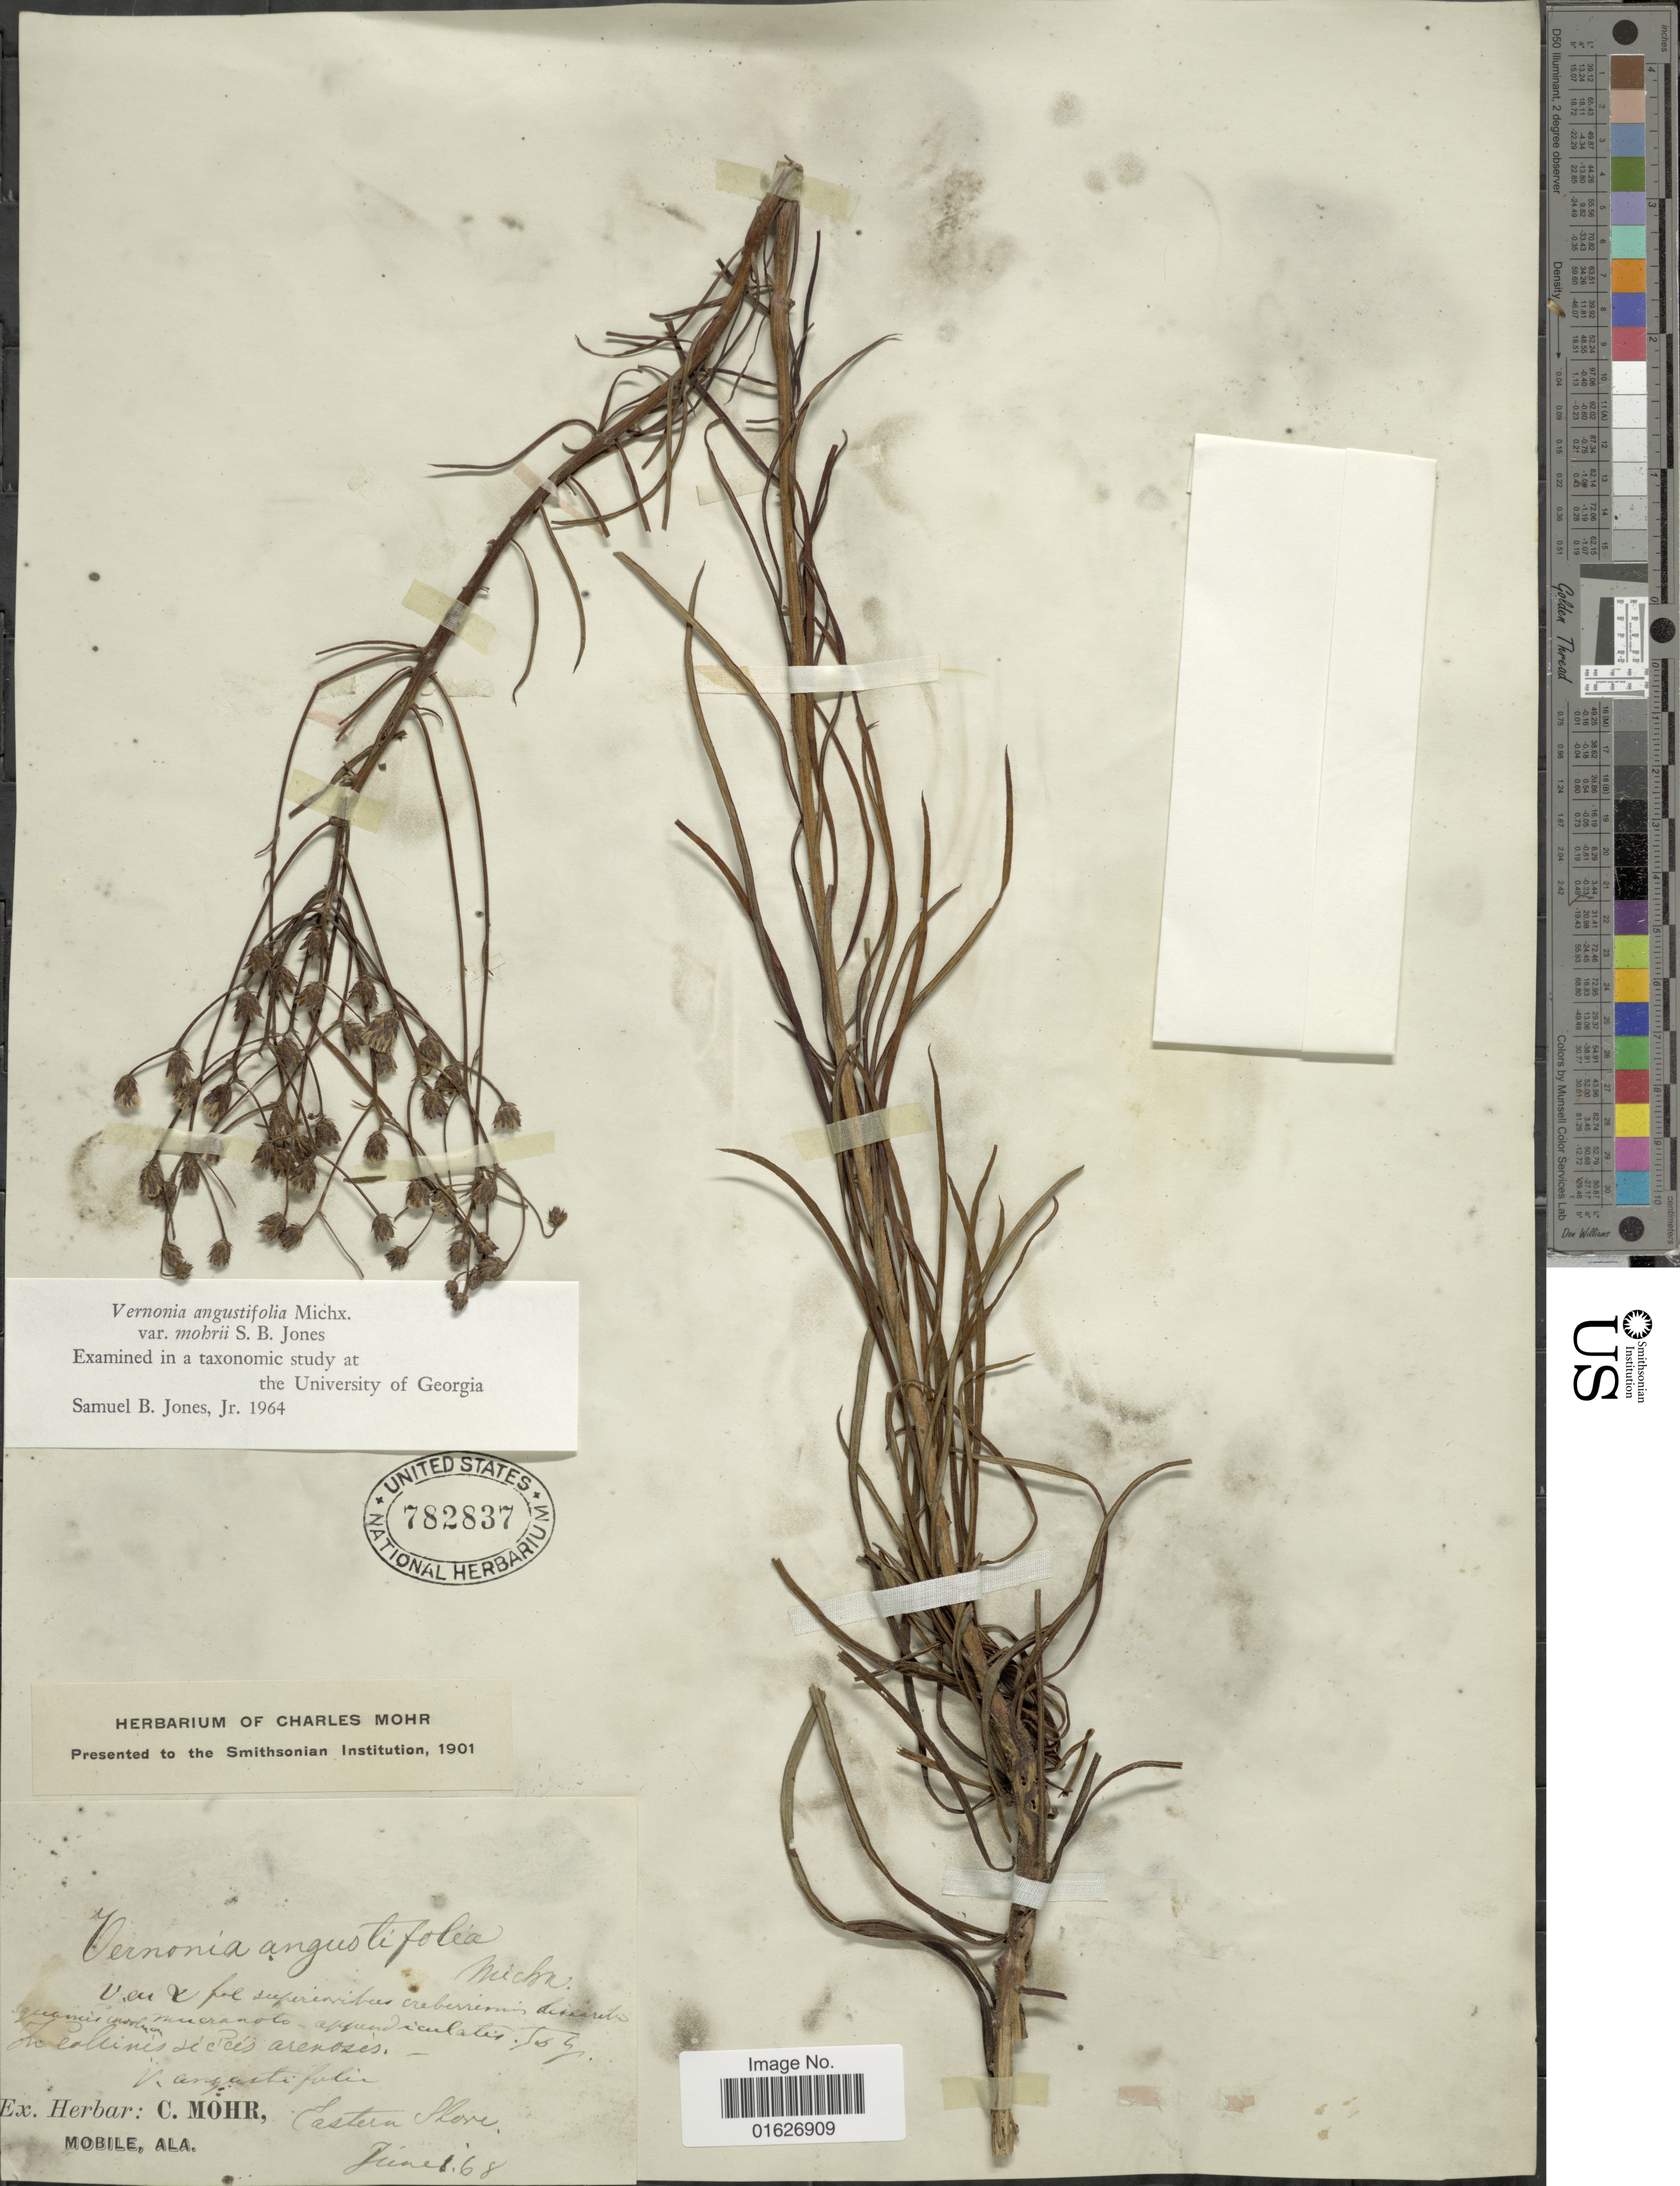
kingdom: Plantae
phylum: Tracheophyta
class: Magnoliopsida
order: Asterales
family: Asteraceae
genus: Vernonia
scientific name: Vernonia angustifolia var. mohrii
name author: S.B. Jones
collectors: ex herb. C. Mohr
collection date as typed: Transcribed d/m/y: 1/6/68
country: United States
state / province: Alabama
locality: Eastern shore, in collinis de siccis arenosis.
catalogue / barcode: US 782837